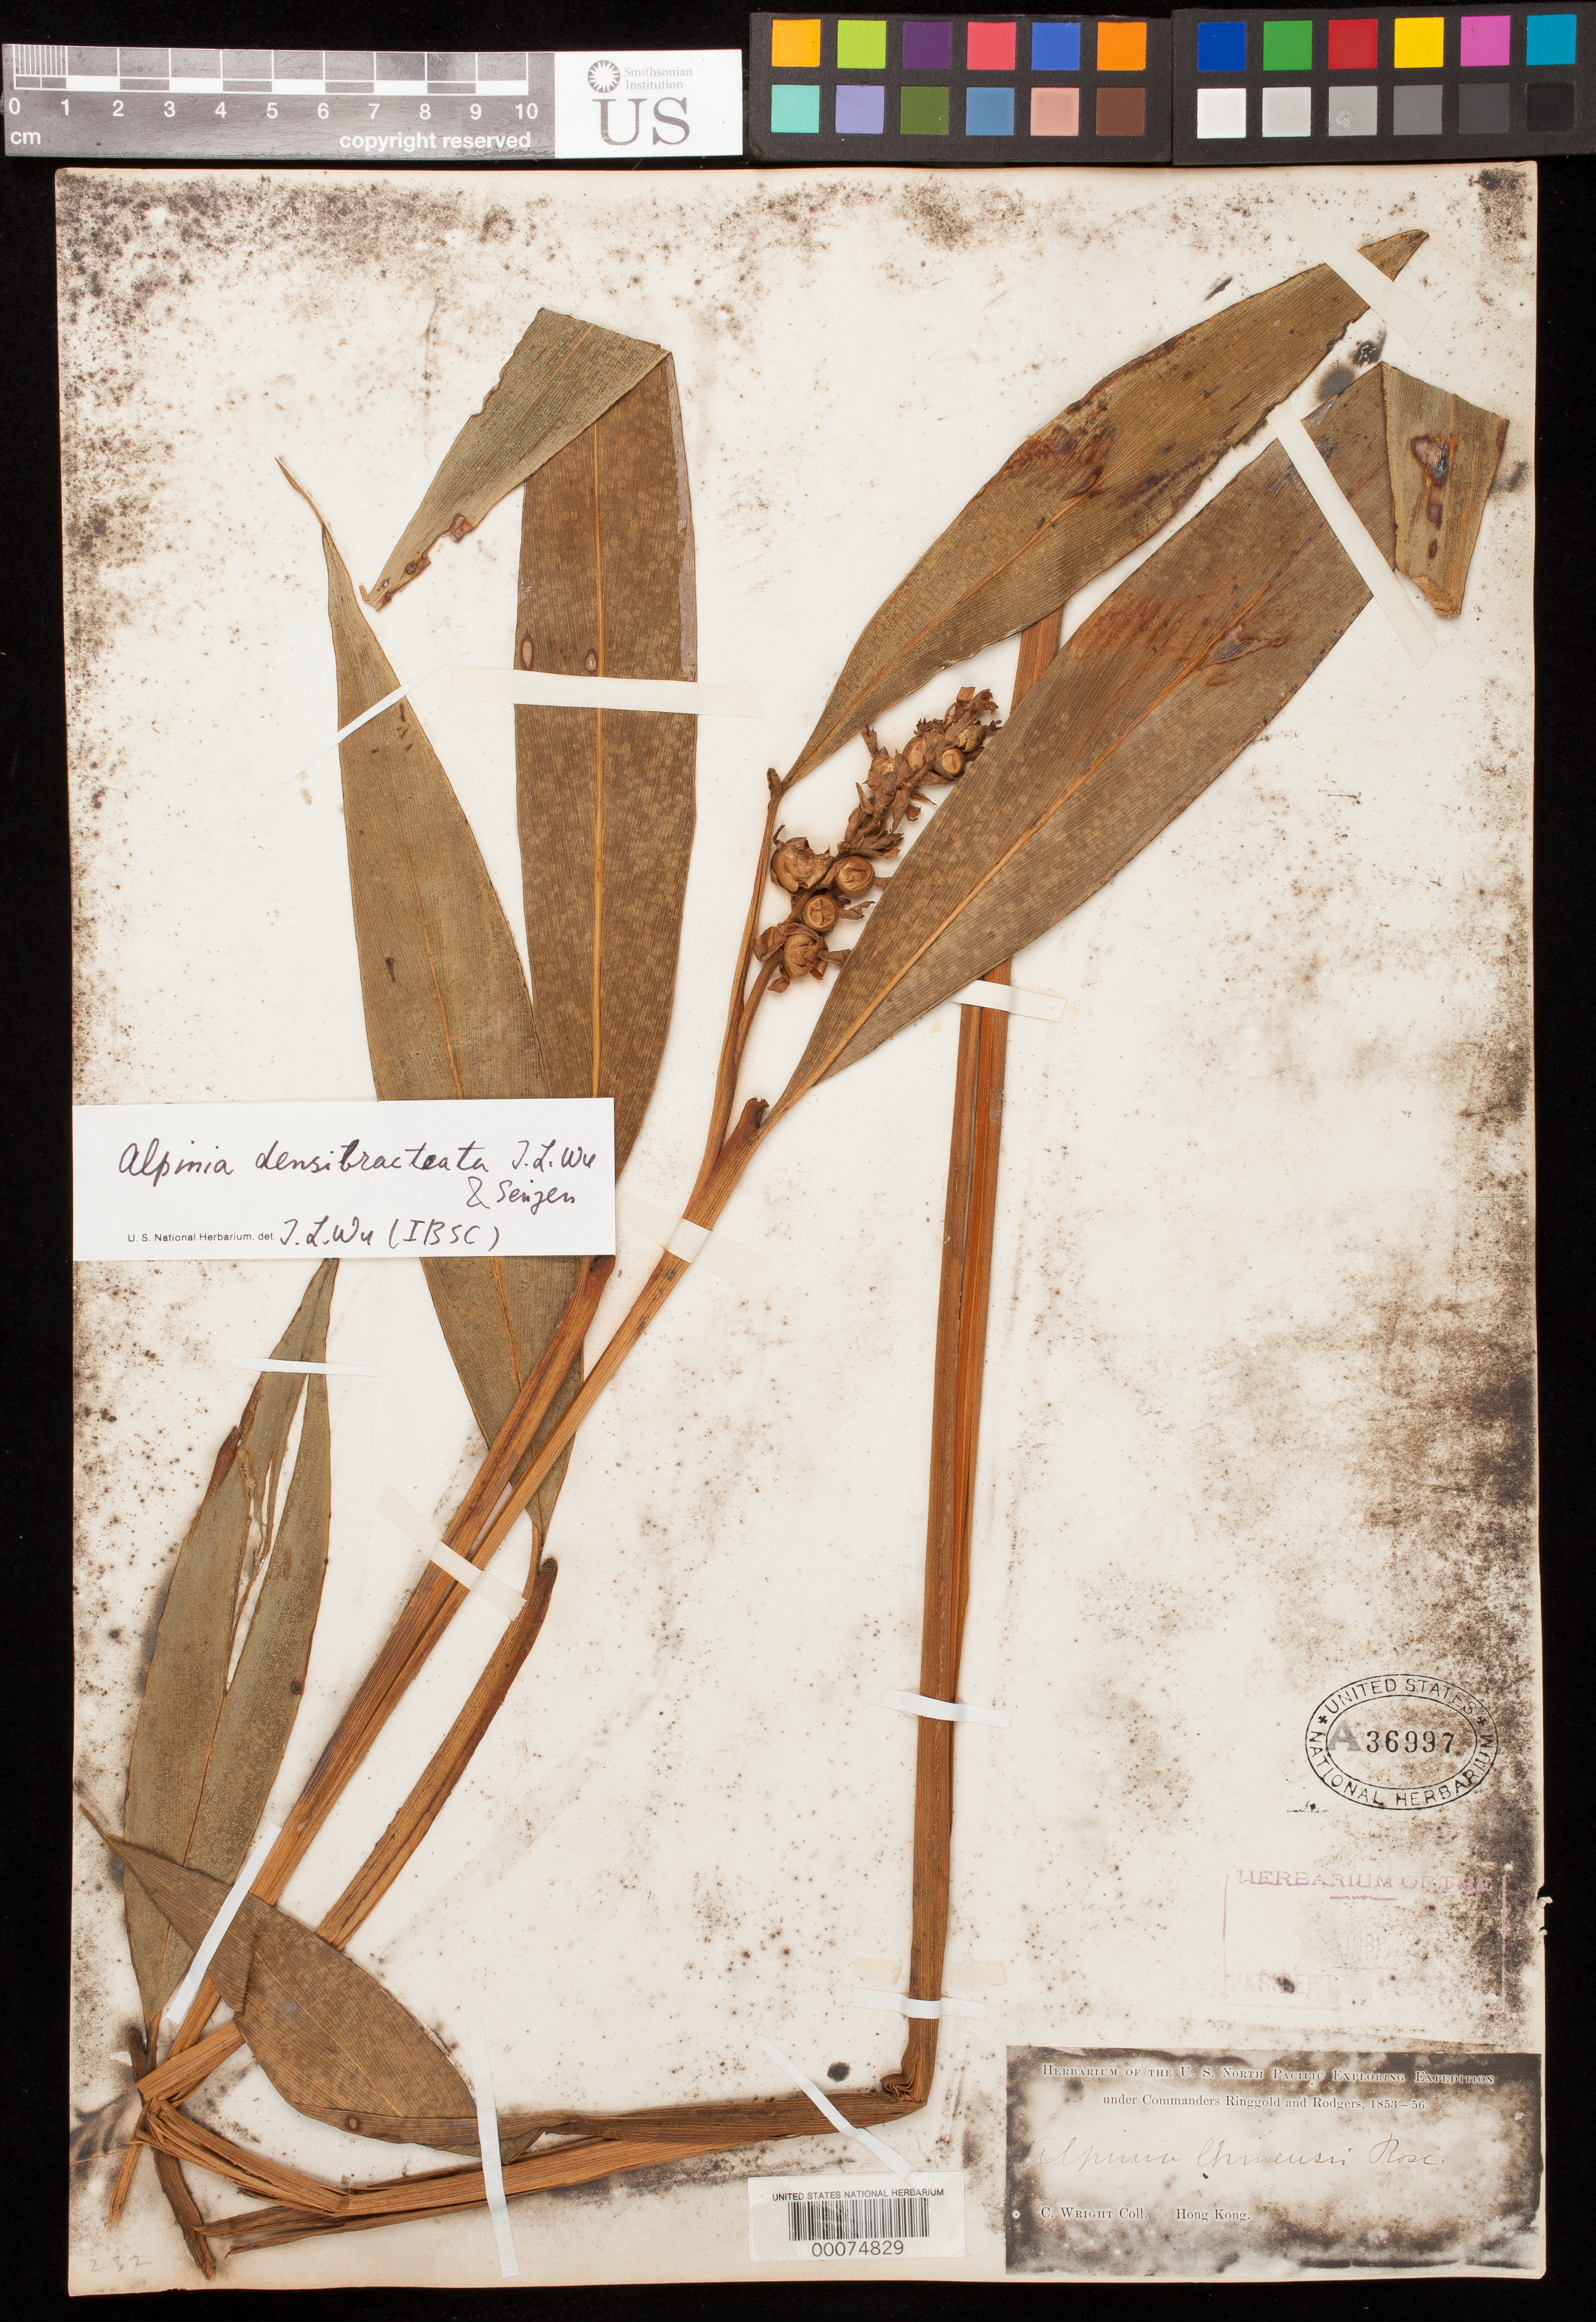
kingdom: Plantae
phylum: Tracheophyta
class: Liliopsida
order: Zingiberales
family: Zingiberaceae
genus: Alpinia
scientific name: Alpinia densibracteata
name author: T.L. Wu & S.J. Chen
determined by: Wu, Te-Ling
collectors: C. Wright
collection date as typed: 1853 to -- -- 1856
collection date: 1853/1856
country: China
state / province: Hong Kong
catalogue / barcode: US 36997A